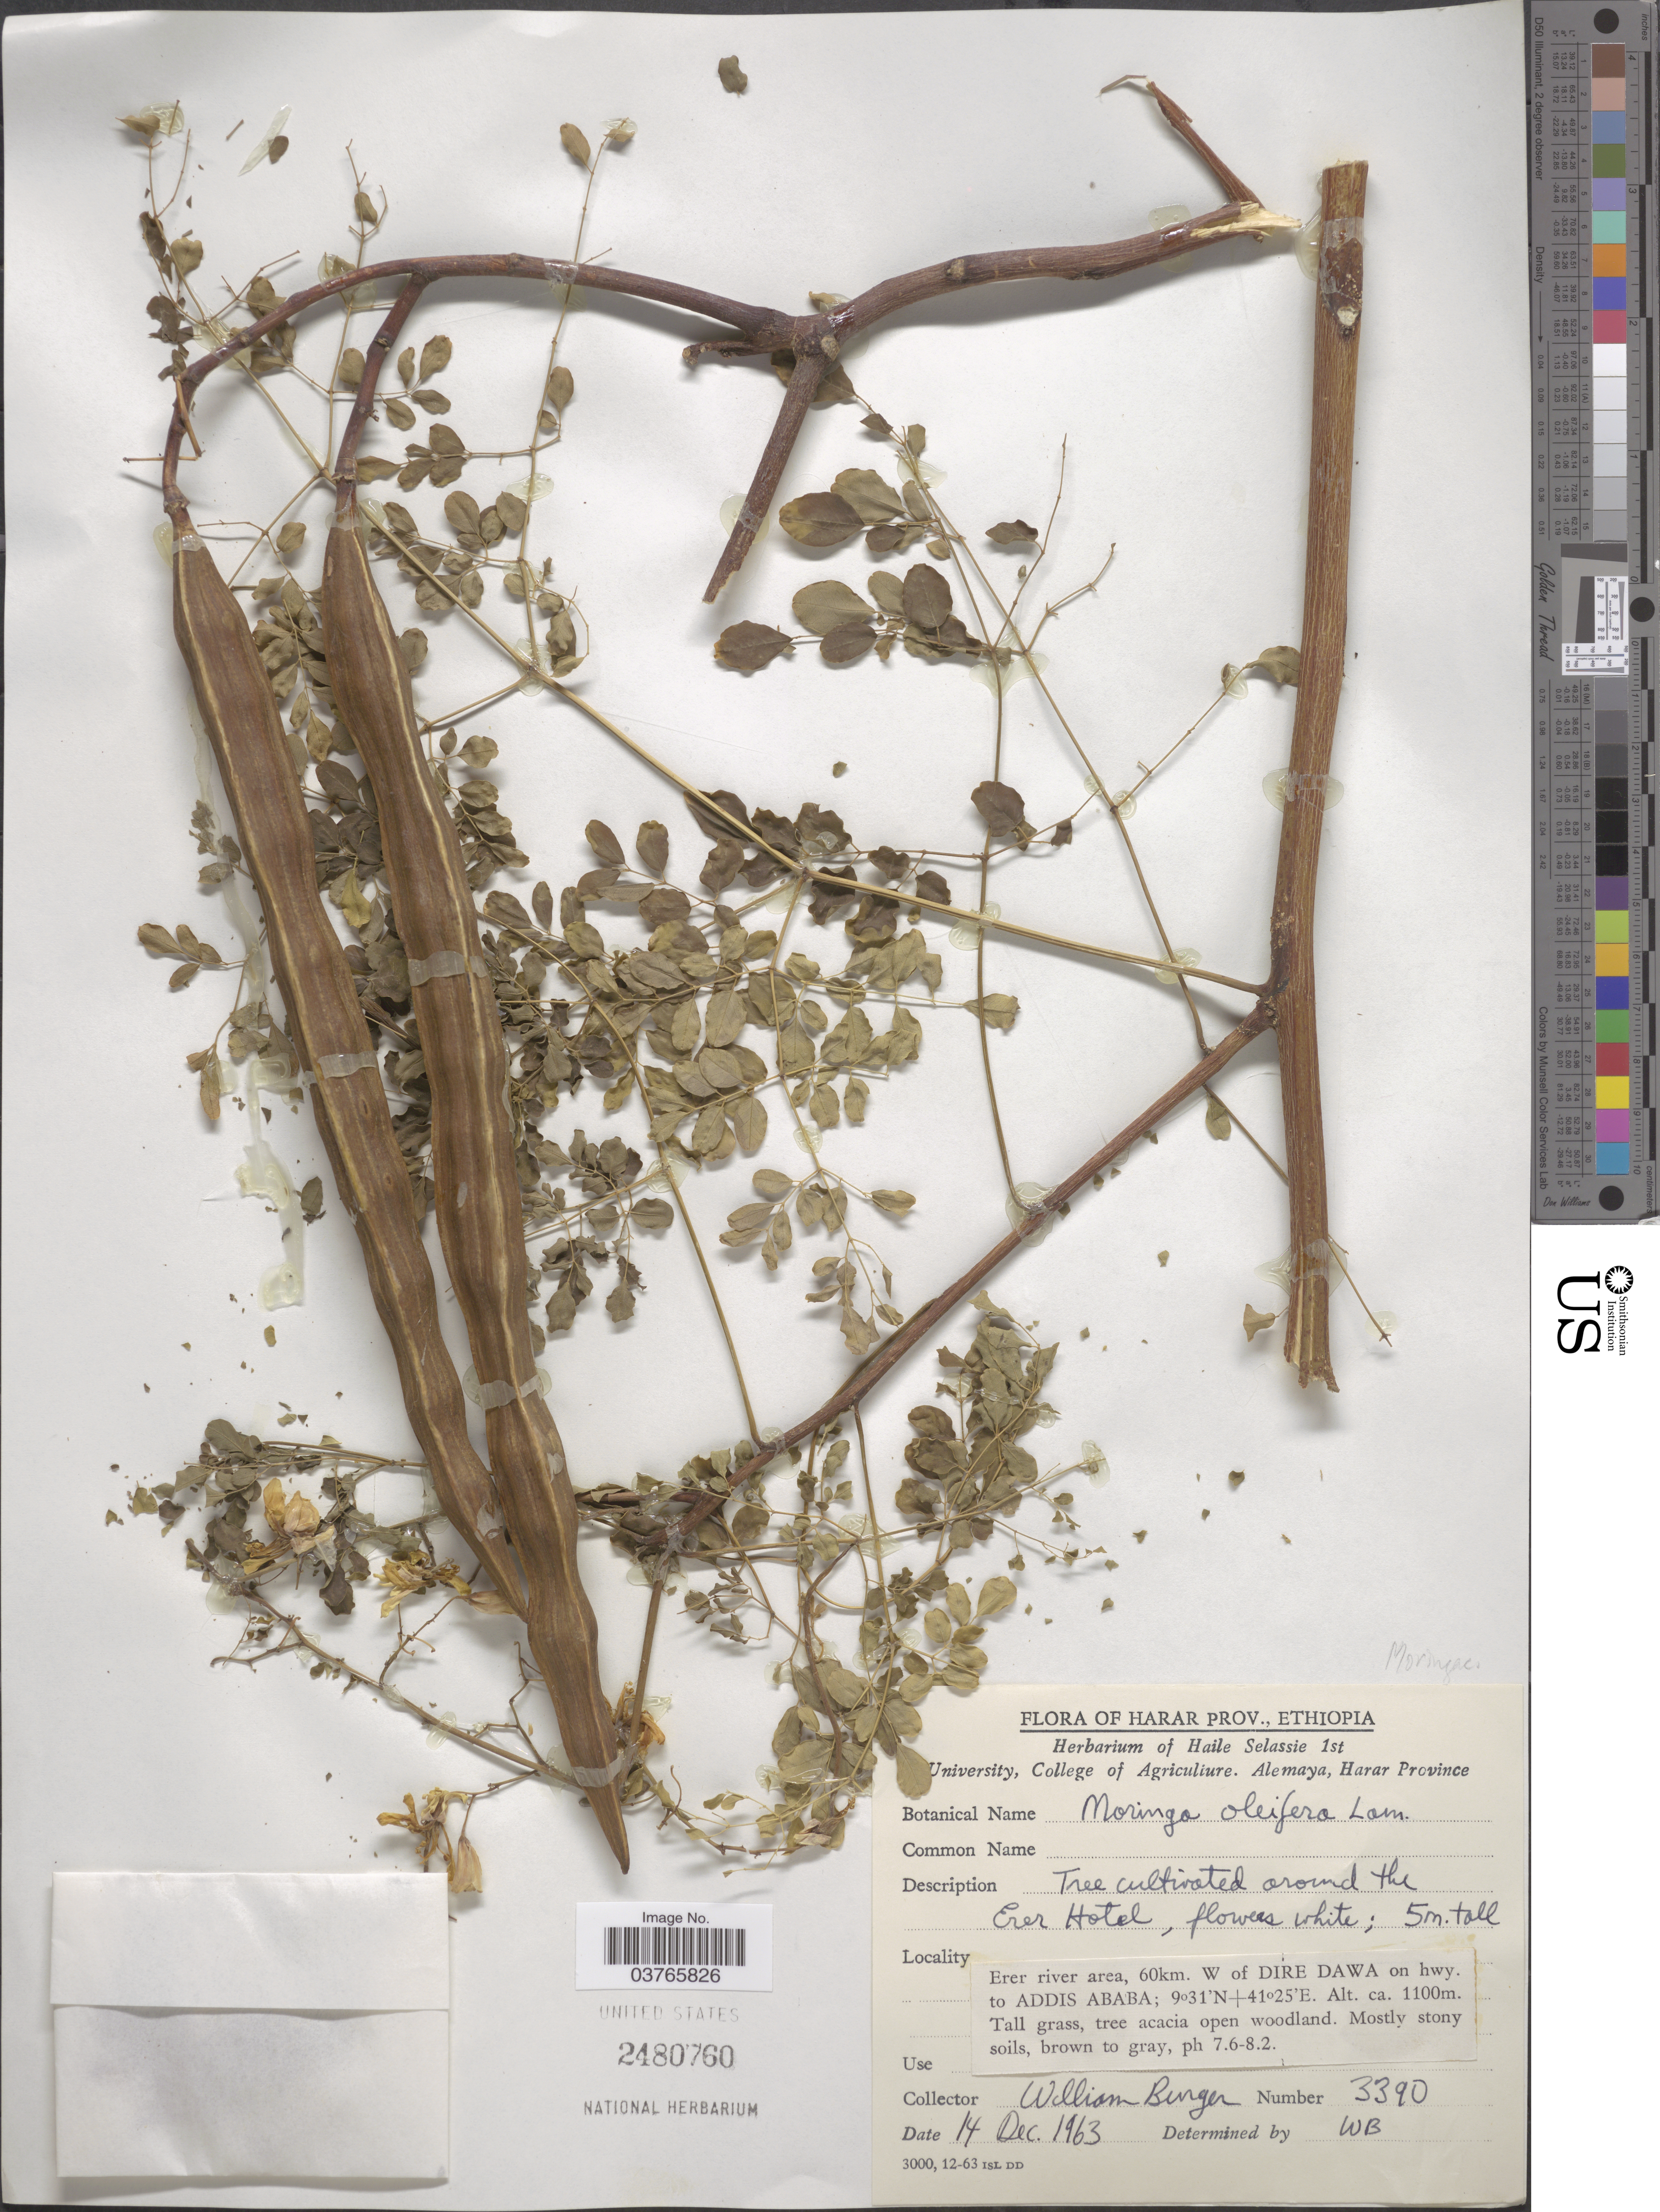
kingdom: Plantae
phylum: Tracheophyta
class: Magnoliopsida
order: Brassicales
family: Moringaceae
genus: Moringa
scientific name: Moringa oleifera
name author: Lam.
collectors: W. Burger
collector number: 3390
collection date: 1963-12-14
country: Ethiopia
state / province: Addis Ababa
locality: Harar Prov. Around the Erer Hotel. Erer river area, 60km. W of Dire Dawa on hwy. to Addis Ababa.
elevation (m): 1100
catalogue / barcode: US 2480760